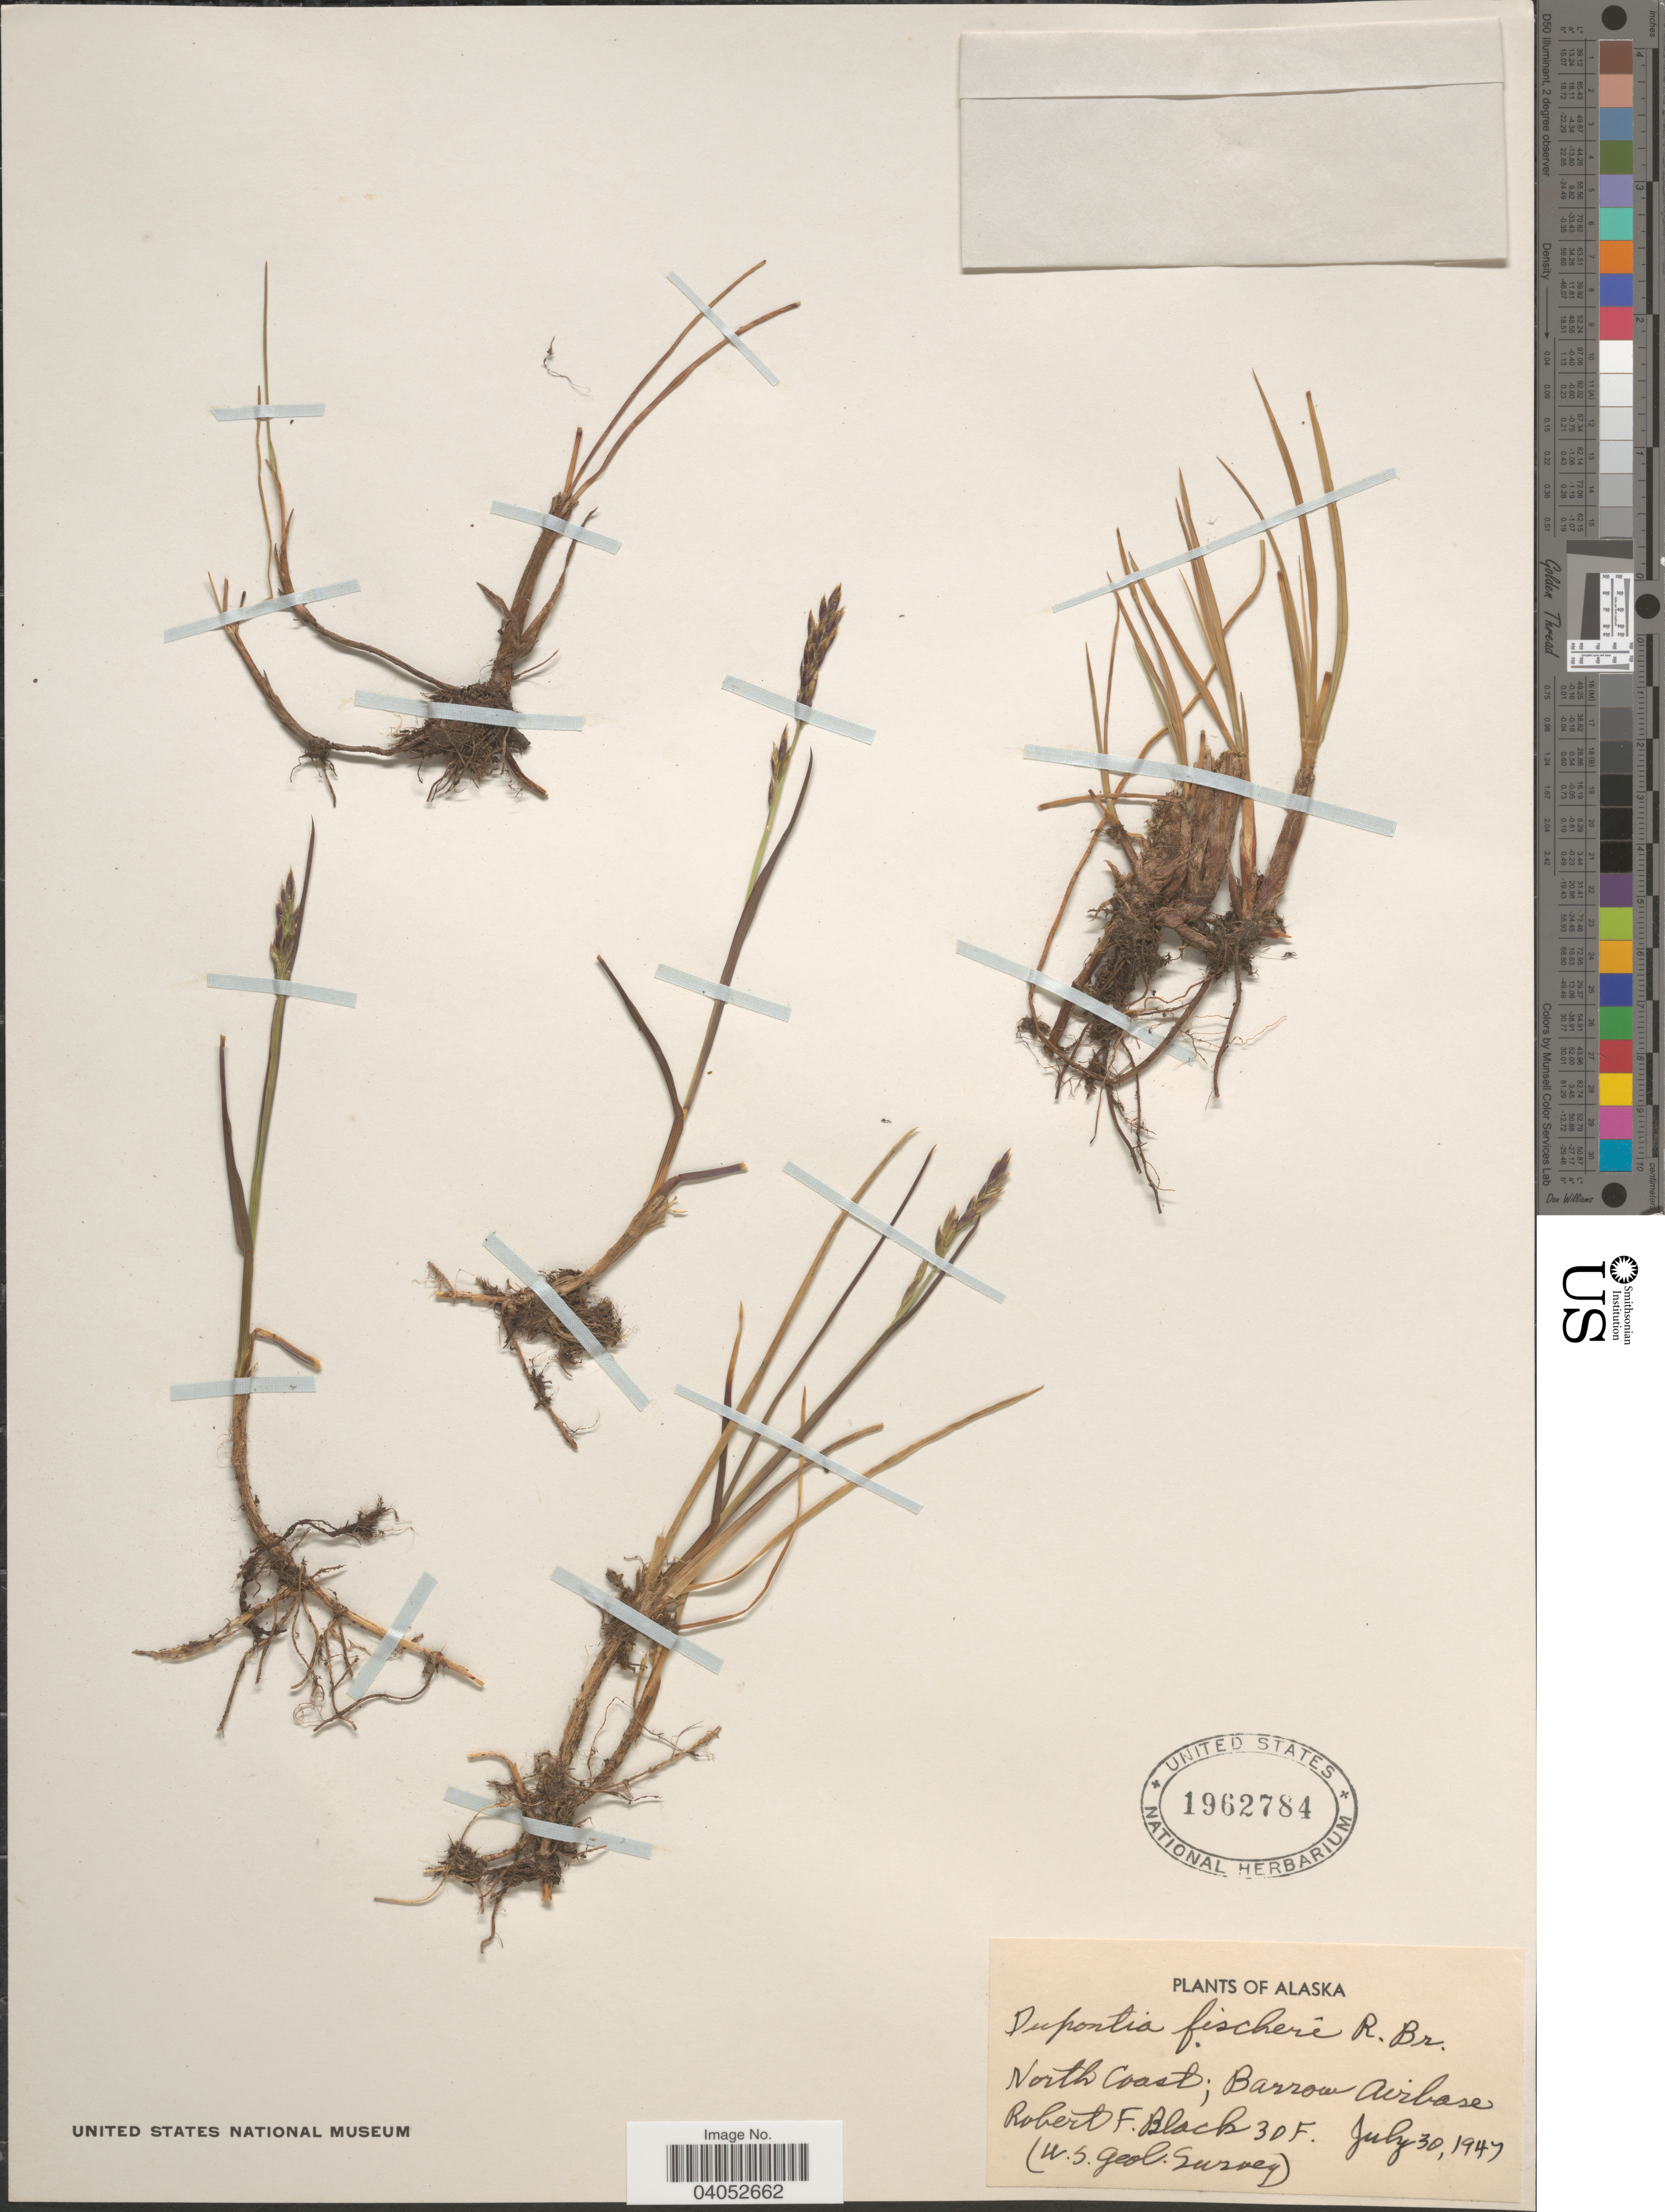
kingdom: Plantae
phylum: Tracheophyta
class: Liliopsida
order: Poales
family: Poaceae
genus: Dupontia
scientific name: Dupontia micrantha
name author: Holm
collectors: R. F. Black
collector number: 30F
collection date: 1947-07-30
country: United States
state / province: Alaska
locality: North Coast; Barrow Airbase.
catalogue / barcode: US 1962784